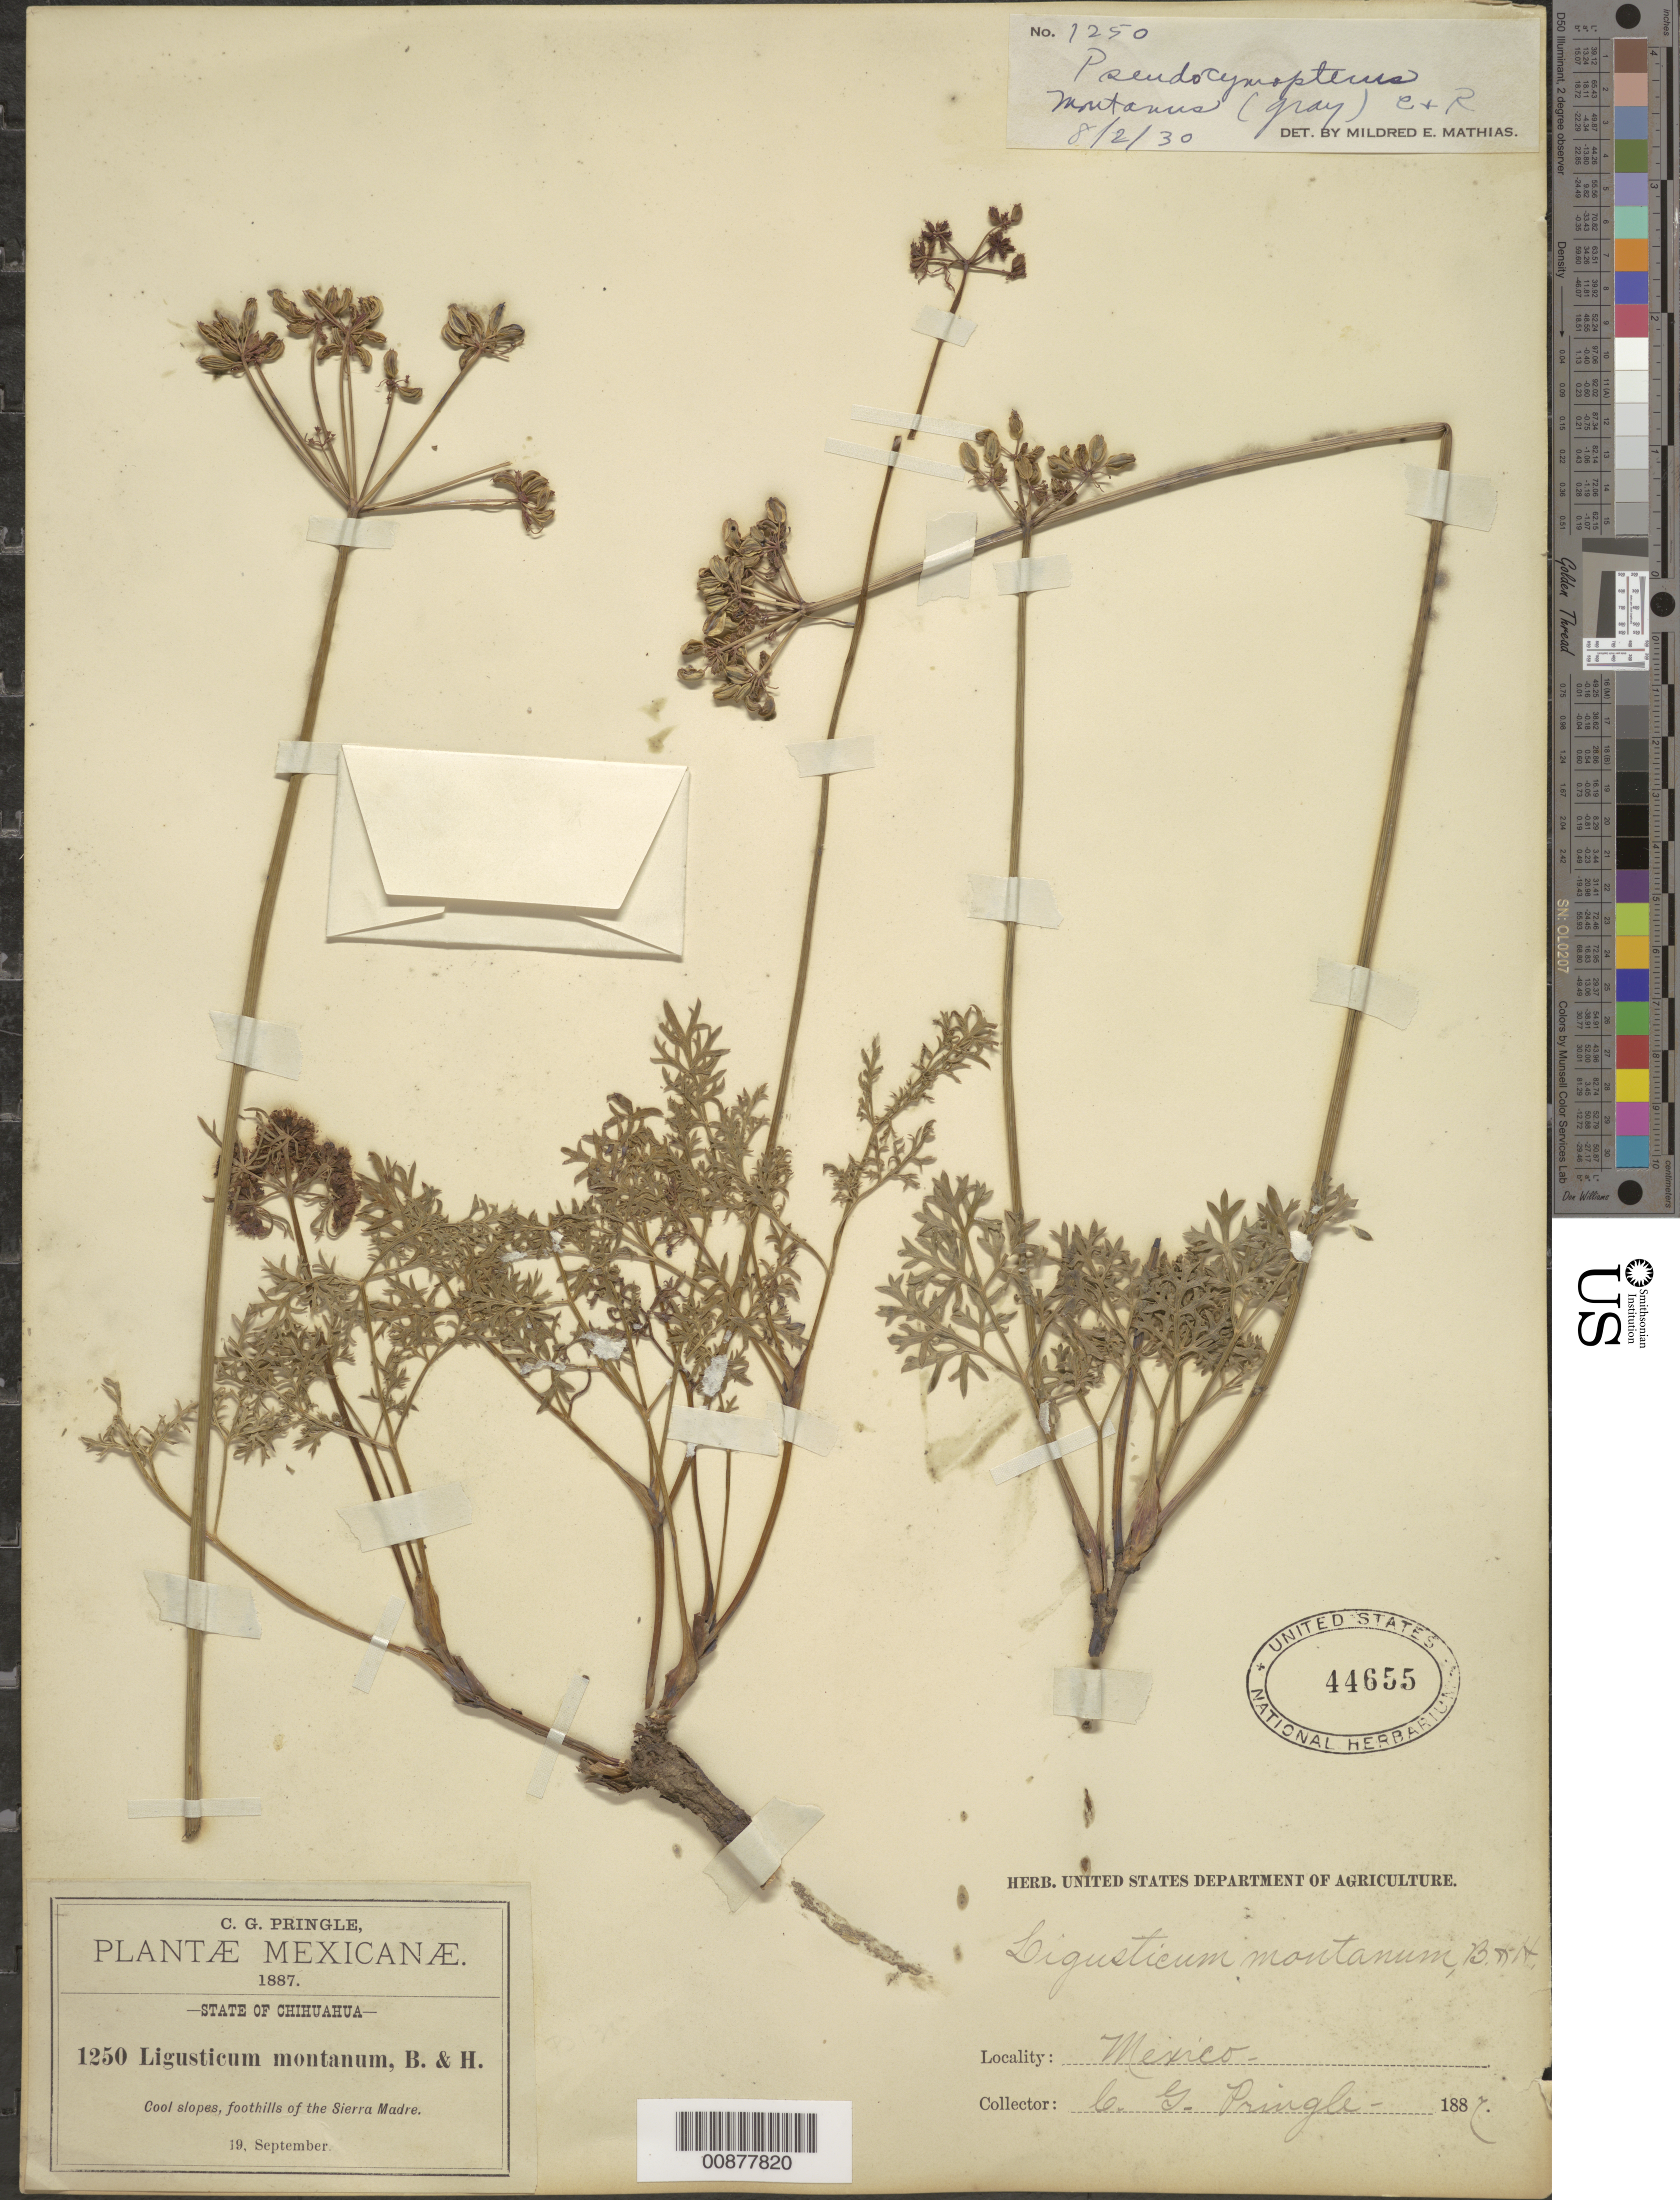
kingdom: Plantae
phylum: Tracheophyta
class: Magnoliopsida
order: Apiales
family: Apiaceae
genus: Pseudocymopterus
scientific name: Pseudocymopterus montanus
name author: (A. Gray) J.M. Coult. & Rose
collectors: C. G. Pringle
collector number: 1250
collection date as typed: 19 Sep 1887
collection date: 1887-09-19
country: Mexico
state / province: Chihuahua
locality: Sierra Madre, Chihuahua.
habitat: Cool slopes, foothills of the Sierra.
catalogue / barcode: US 44655